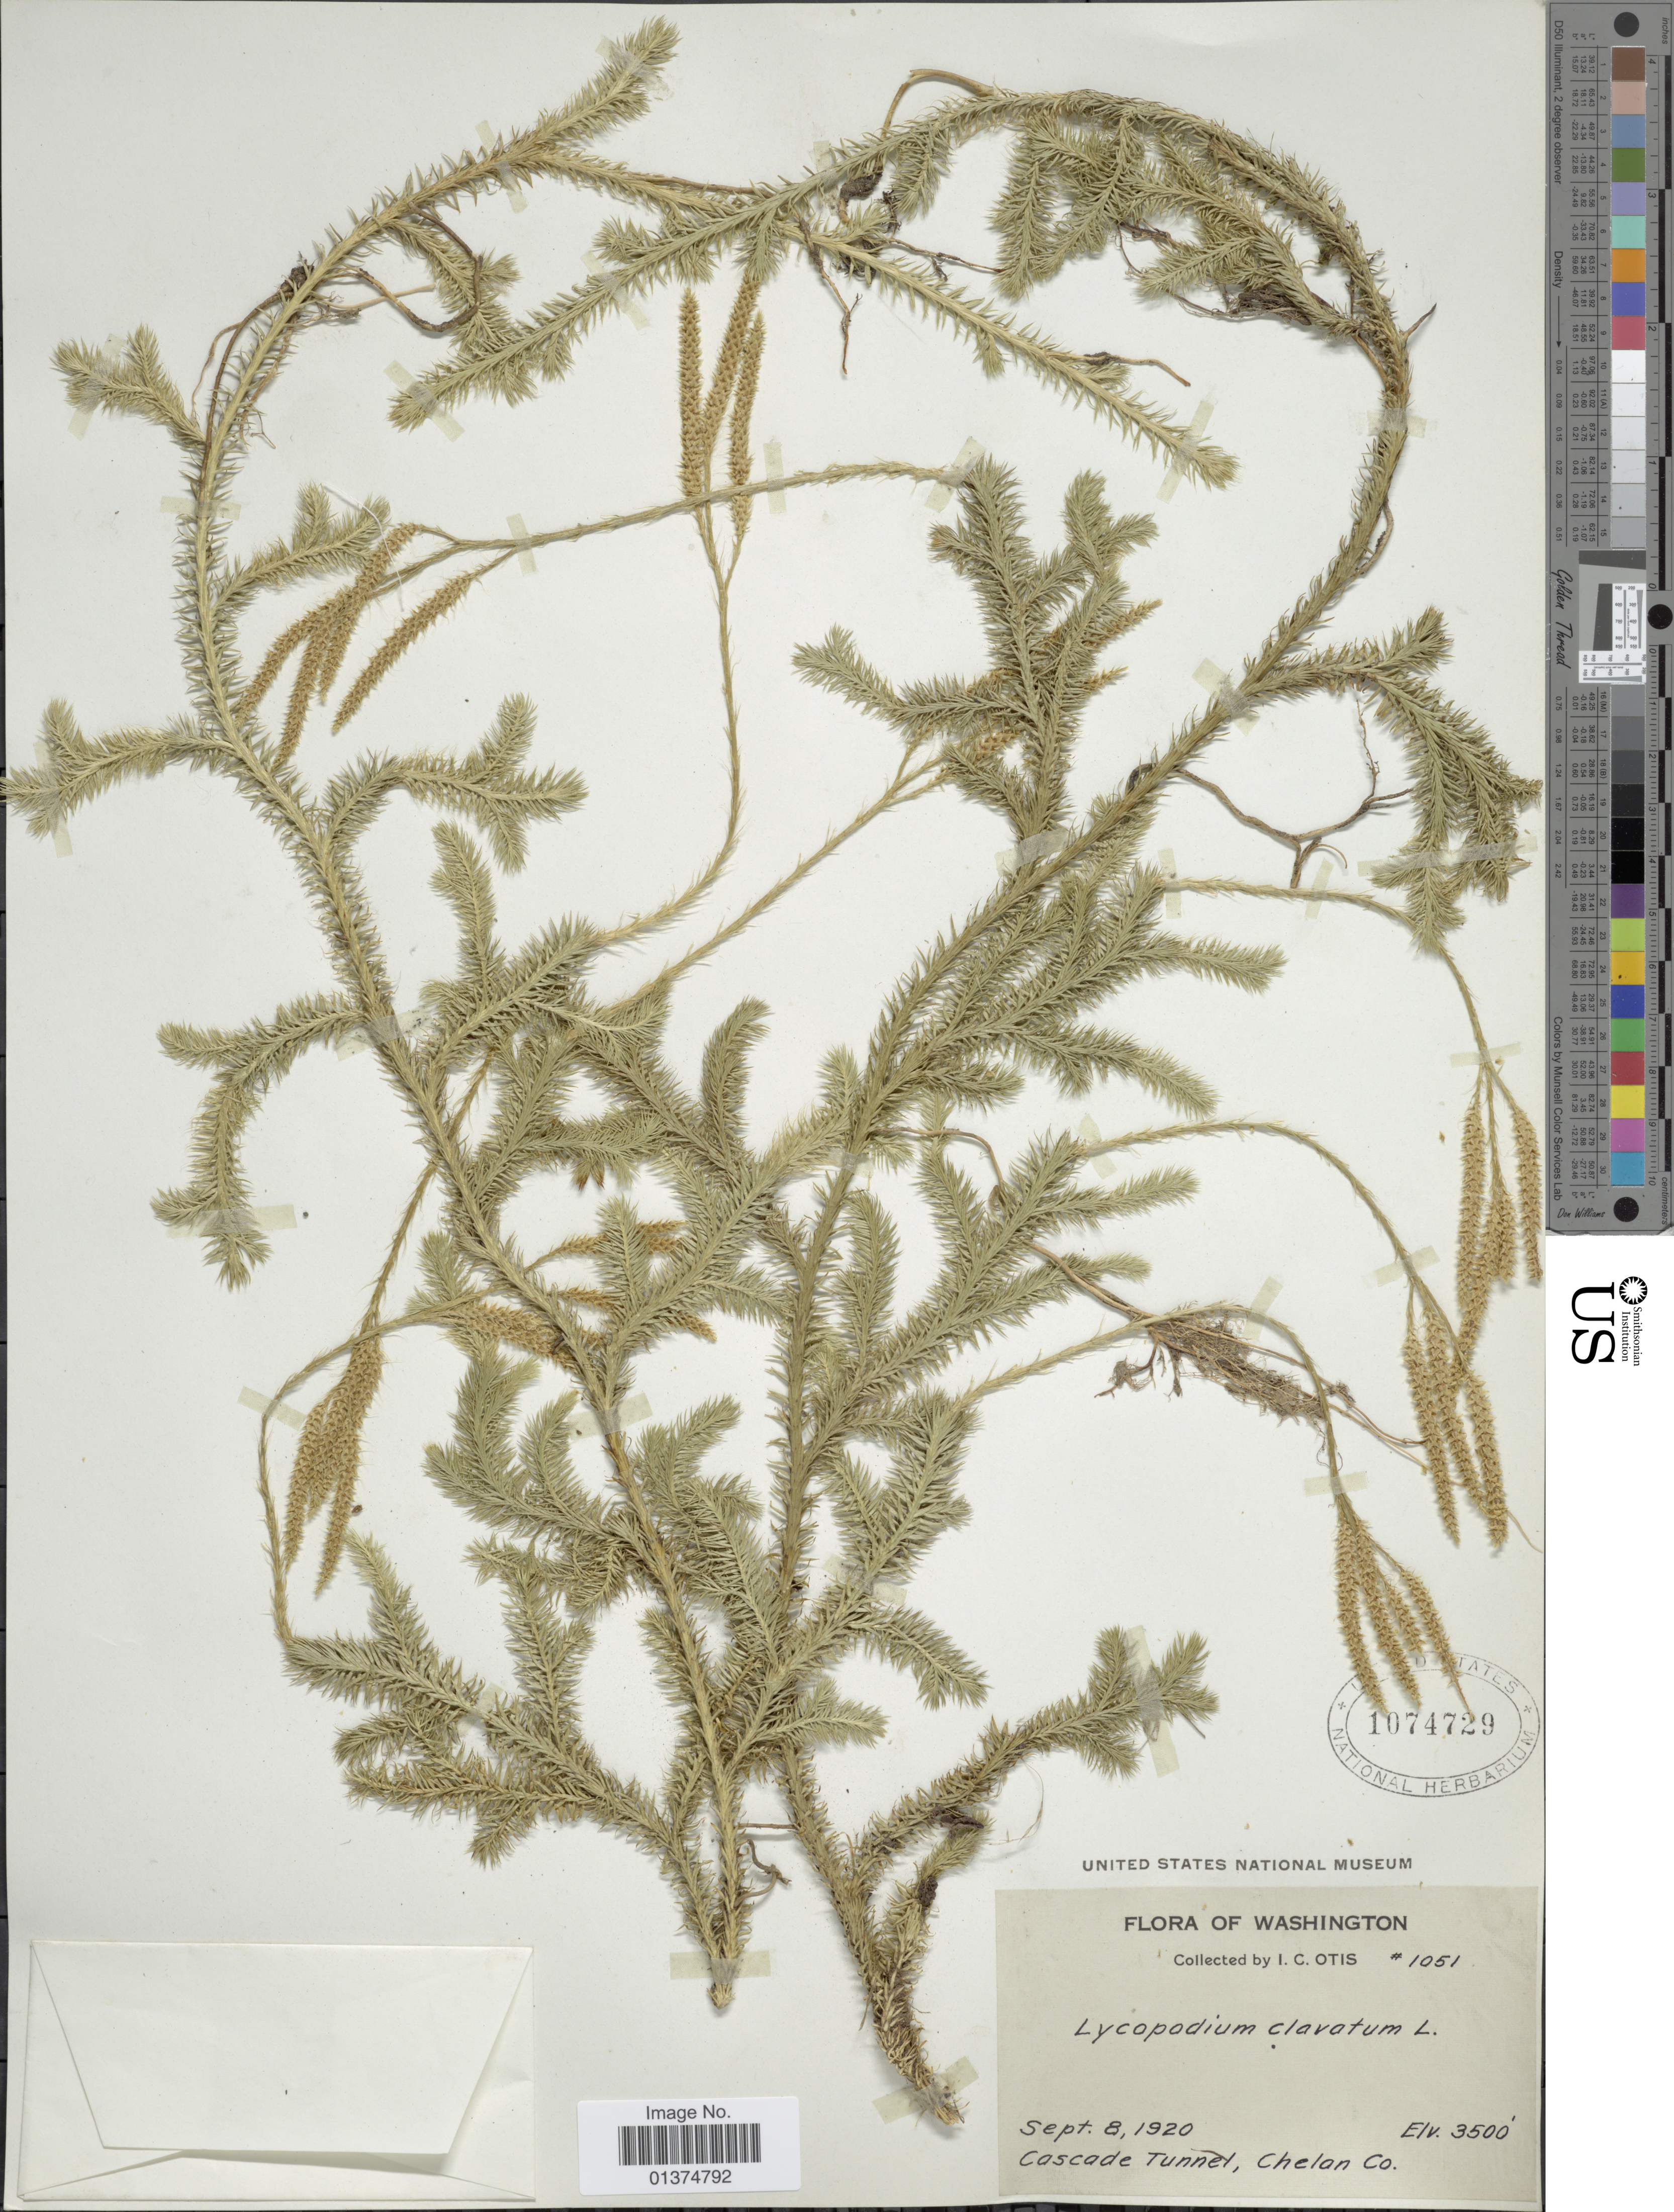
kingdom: Plantae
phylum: Tracheophyta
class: Lycopodiopsida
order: Lycopodiales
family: Lycopodiaceae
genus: Lycopodium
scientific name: Lycopodium clavatum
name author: L.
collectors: I. C. Otis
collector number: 1051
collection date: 1920-09-08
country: United States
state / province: Washington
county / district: Chelan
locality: Cascade Tunnel, Chelan Co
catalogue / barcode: US 1074729